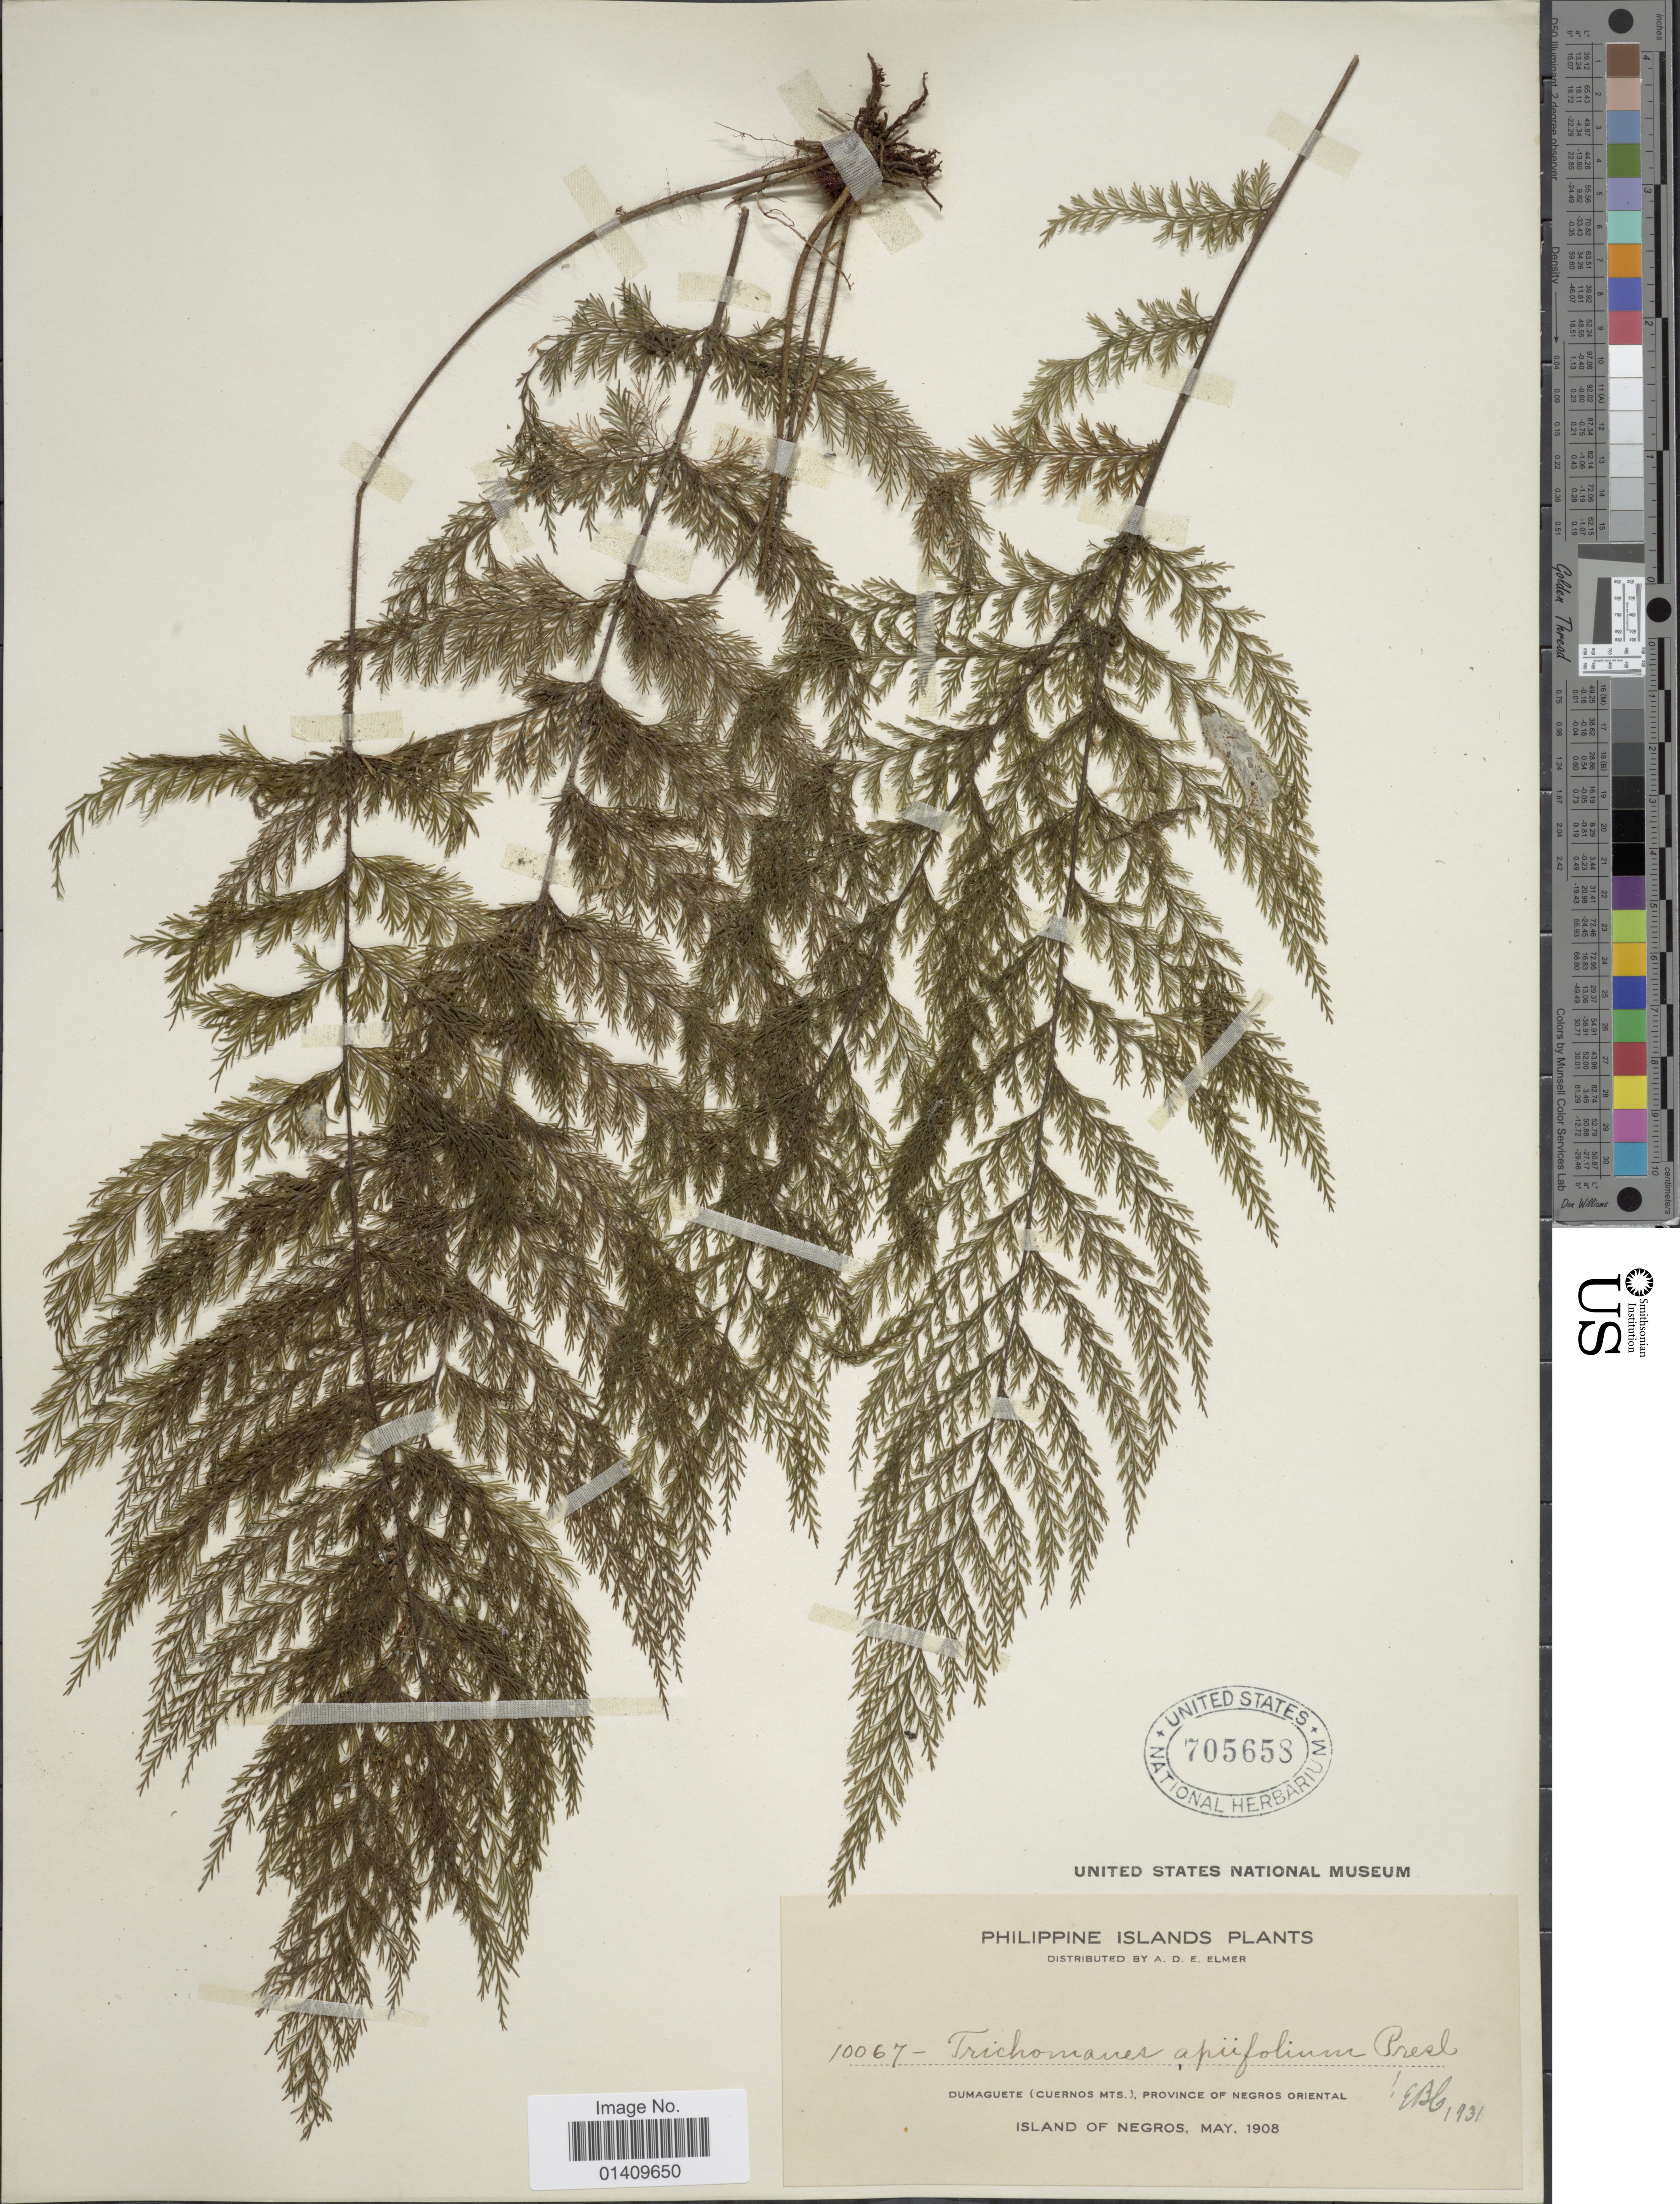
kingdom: Plantae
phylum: Tracheophyta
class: Polypodiopsida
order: Hymenophyllales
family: Hymenophyllaceae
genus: Callistopteris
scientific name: Callistopteris apiifolia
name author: (C. Presl) Copel.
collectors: A. D. E. Elmer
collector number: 10067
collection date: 1908-05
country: Philippines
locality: Philippine Islands plants Dumaguete cuernos Mts., province of Negros oriental island of Negros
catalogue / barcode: US 705658